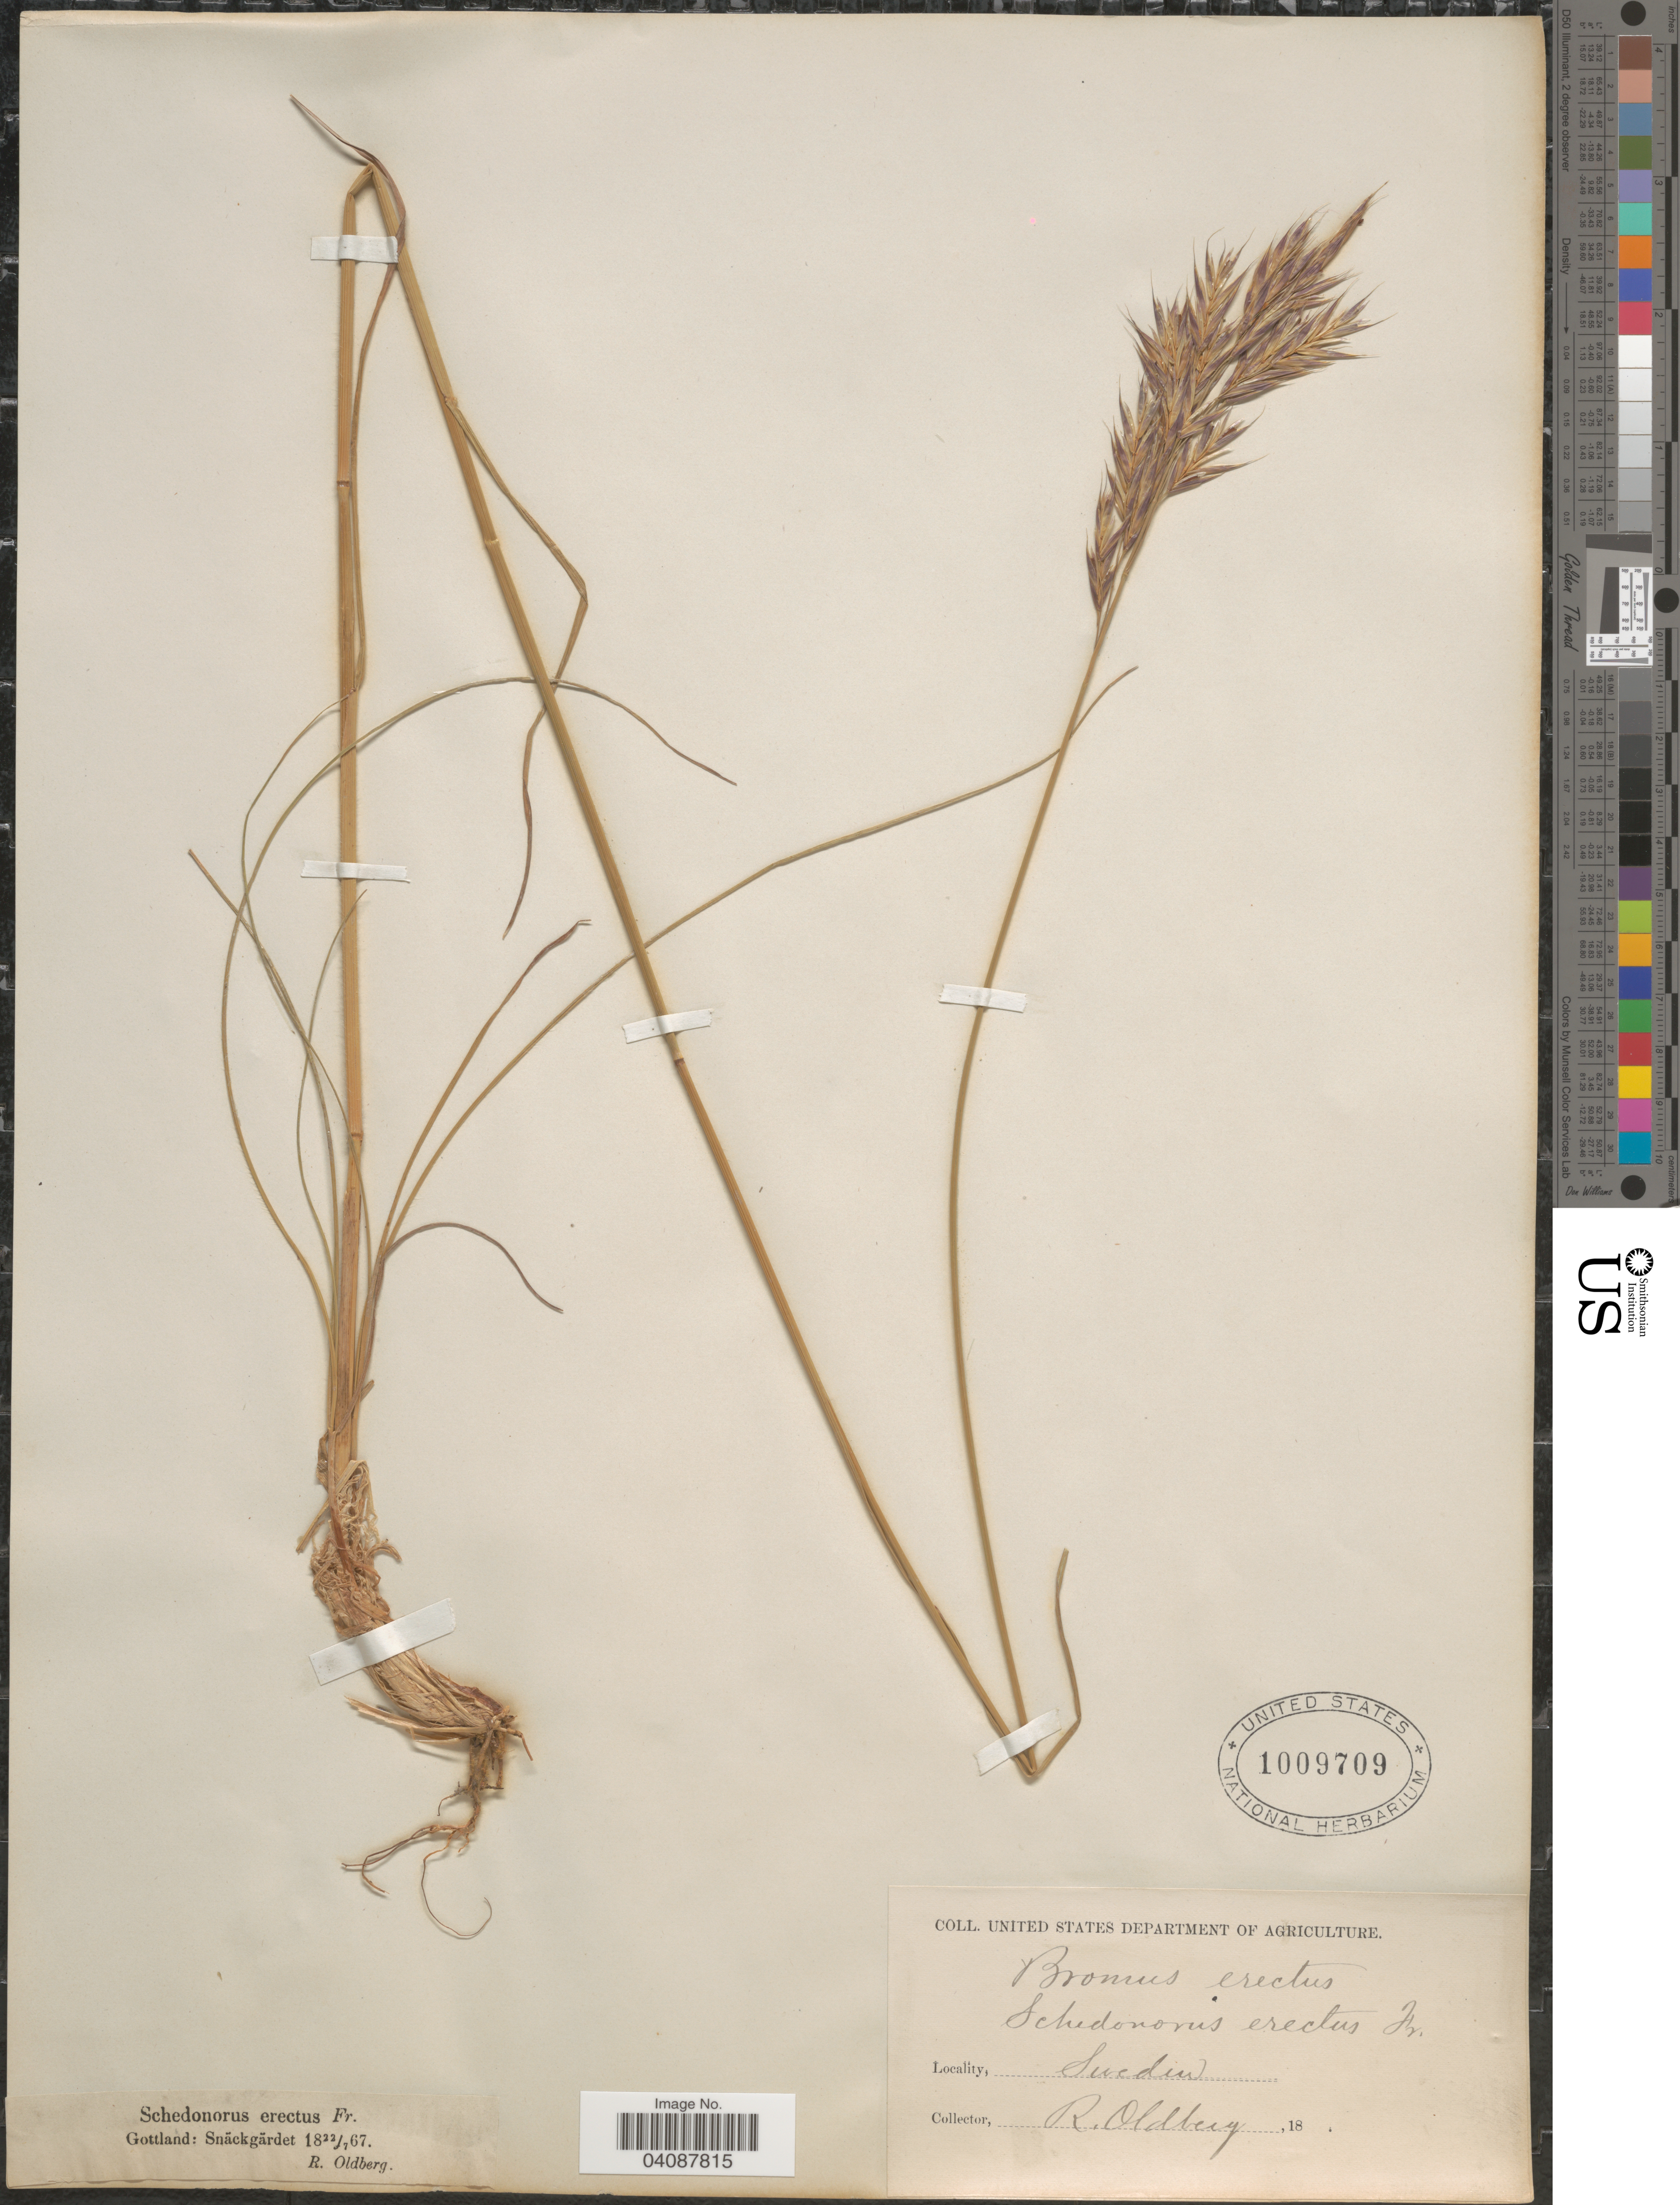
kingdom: Plantae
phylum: Tracheophyta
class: Liliopsida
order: Poales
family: Poaceae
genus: Bromus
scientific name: Bromus erectus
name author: Huds.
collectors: R. Oldberg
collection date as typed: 18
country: Sweden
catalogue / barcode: US 1009709